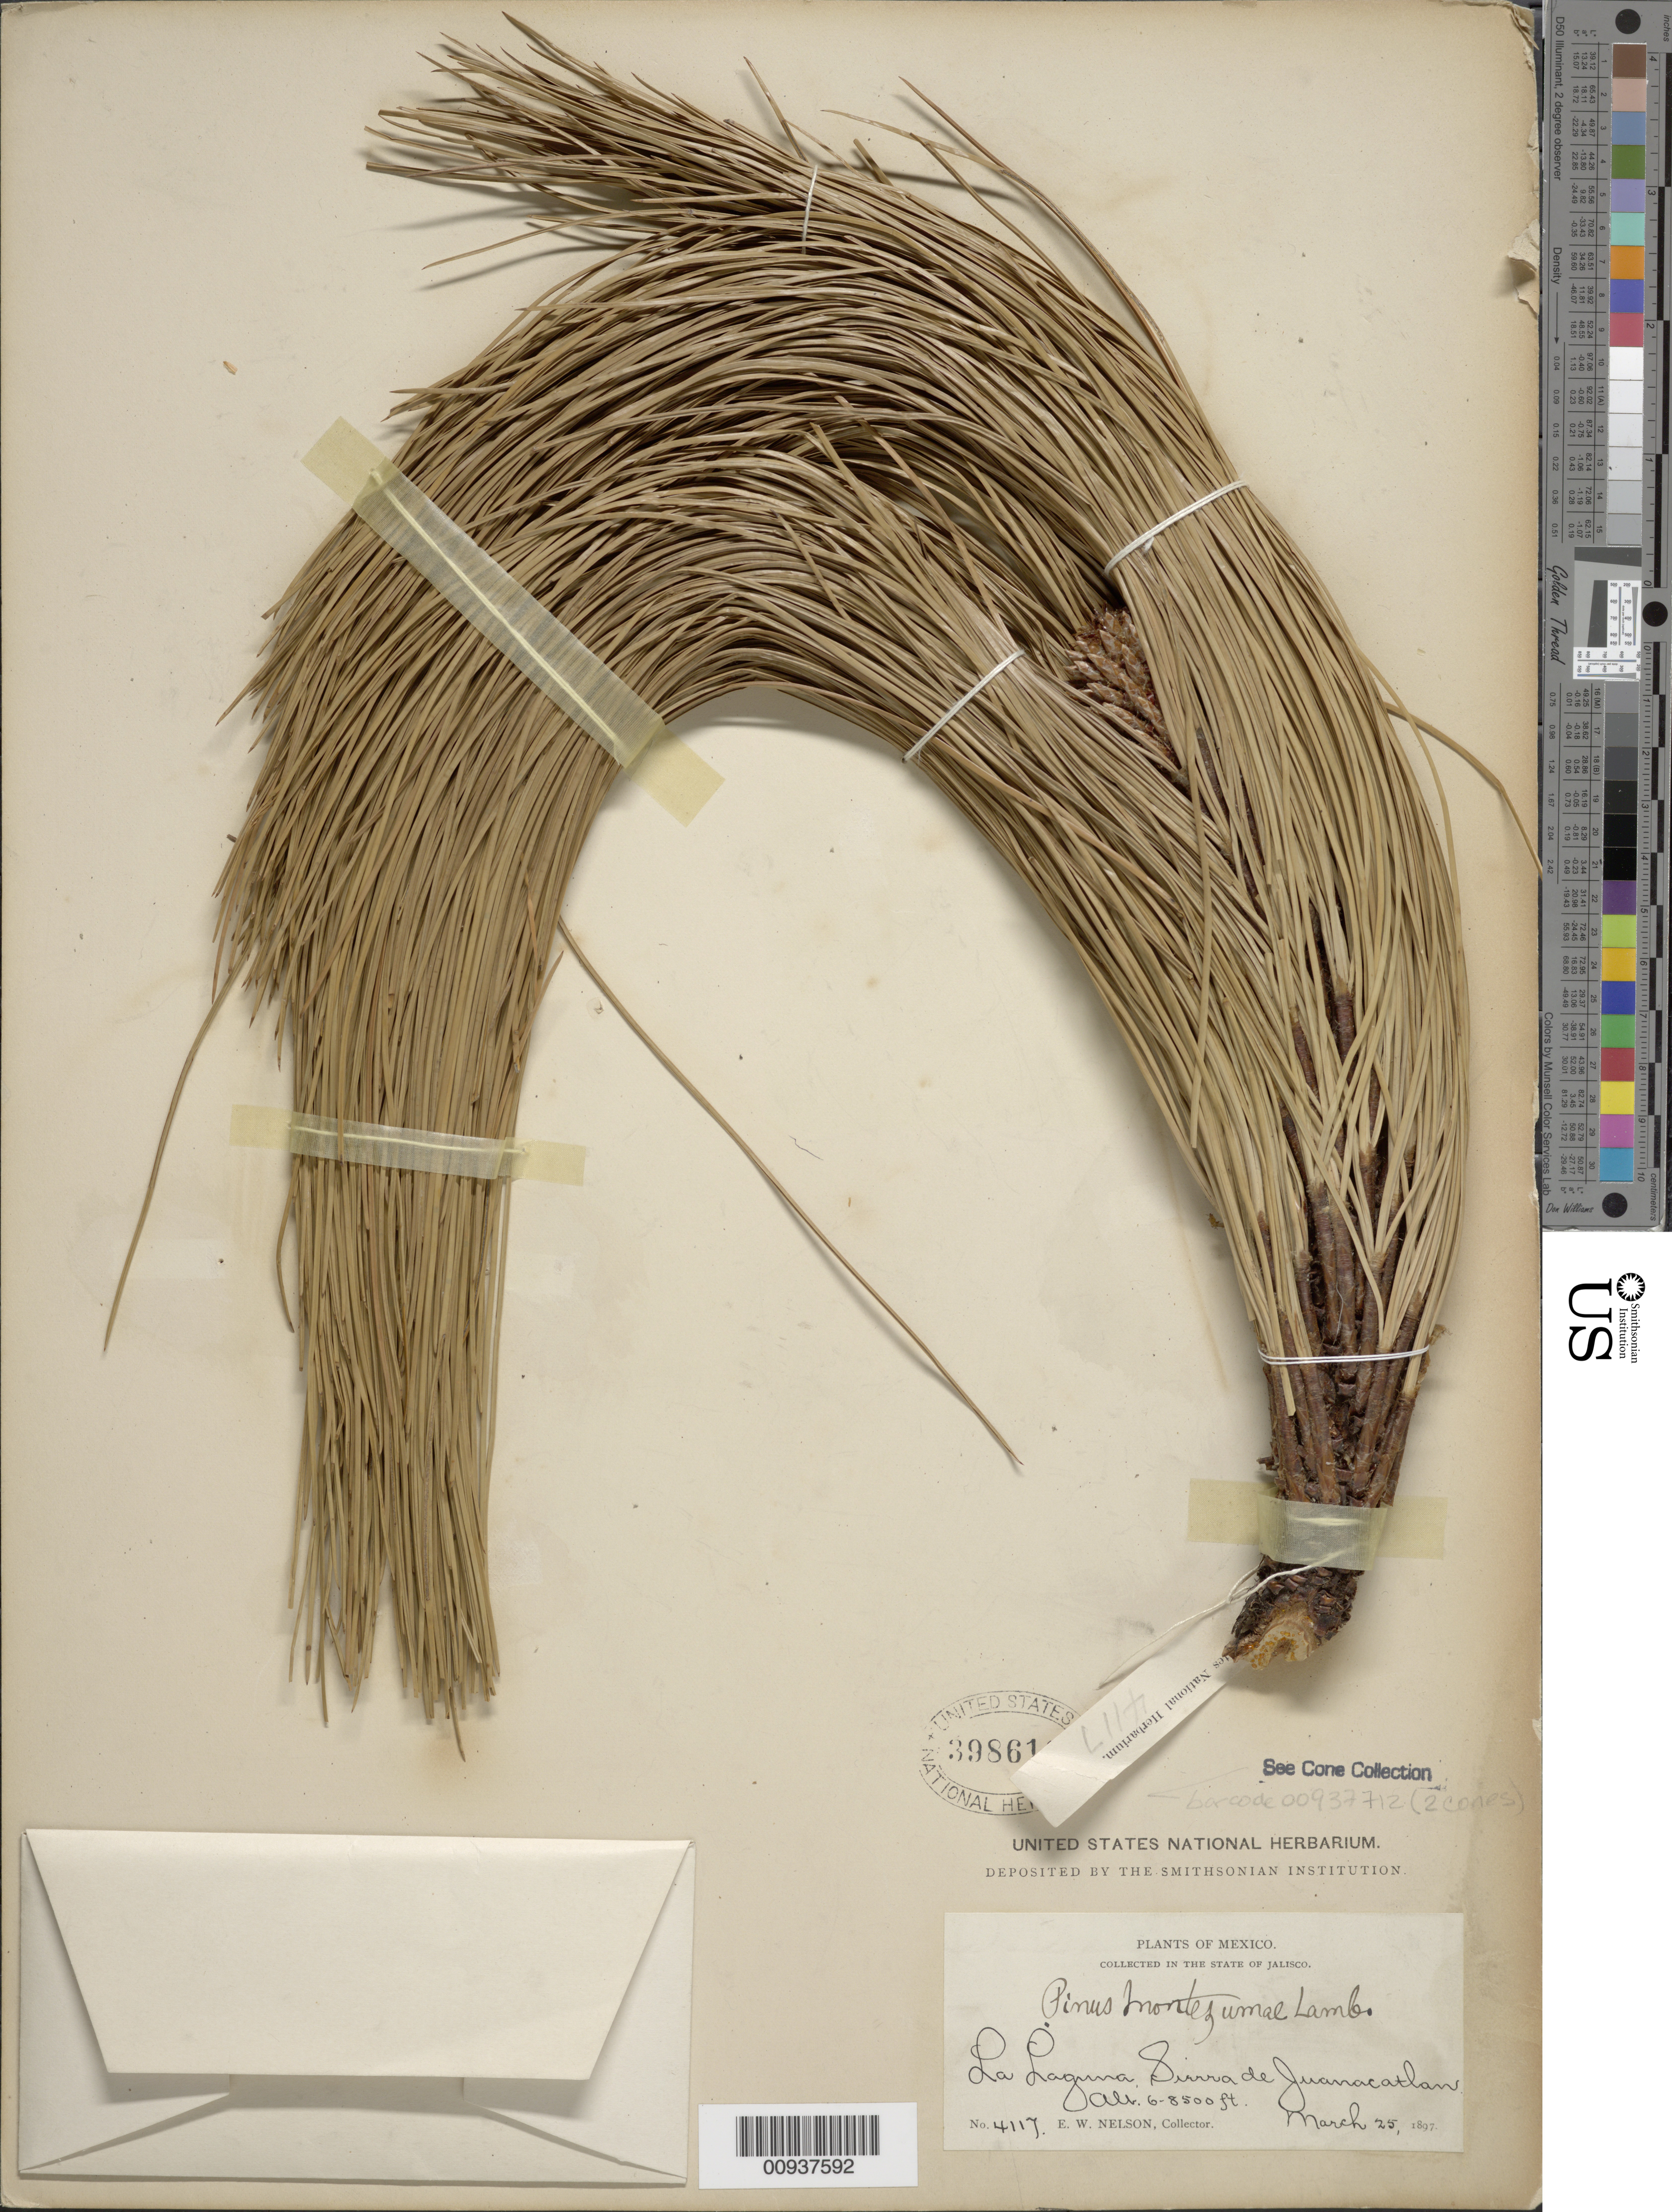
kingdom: Plantae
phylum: Tracheophyta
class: Pinopsida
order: Pinales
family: Pinaceae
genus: Pinus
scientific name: Pinus montezumae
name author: Lamb.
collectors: E. W. Nelson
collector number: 4117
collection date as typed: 25 Mar 1897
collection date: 1897-03-25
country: Mexico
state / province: Jalisco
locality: La laguna, Sierra de Juanacatlan.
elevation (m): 1829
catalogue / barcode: US 398610